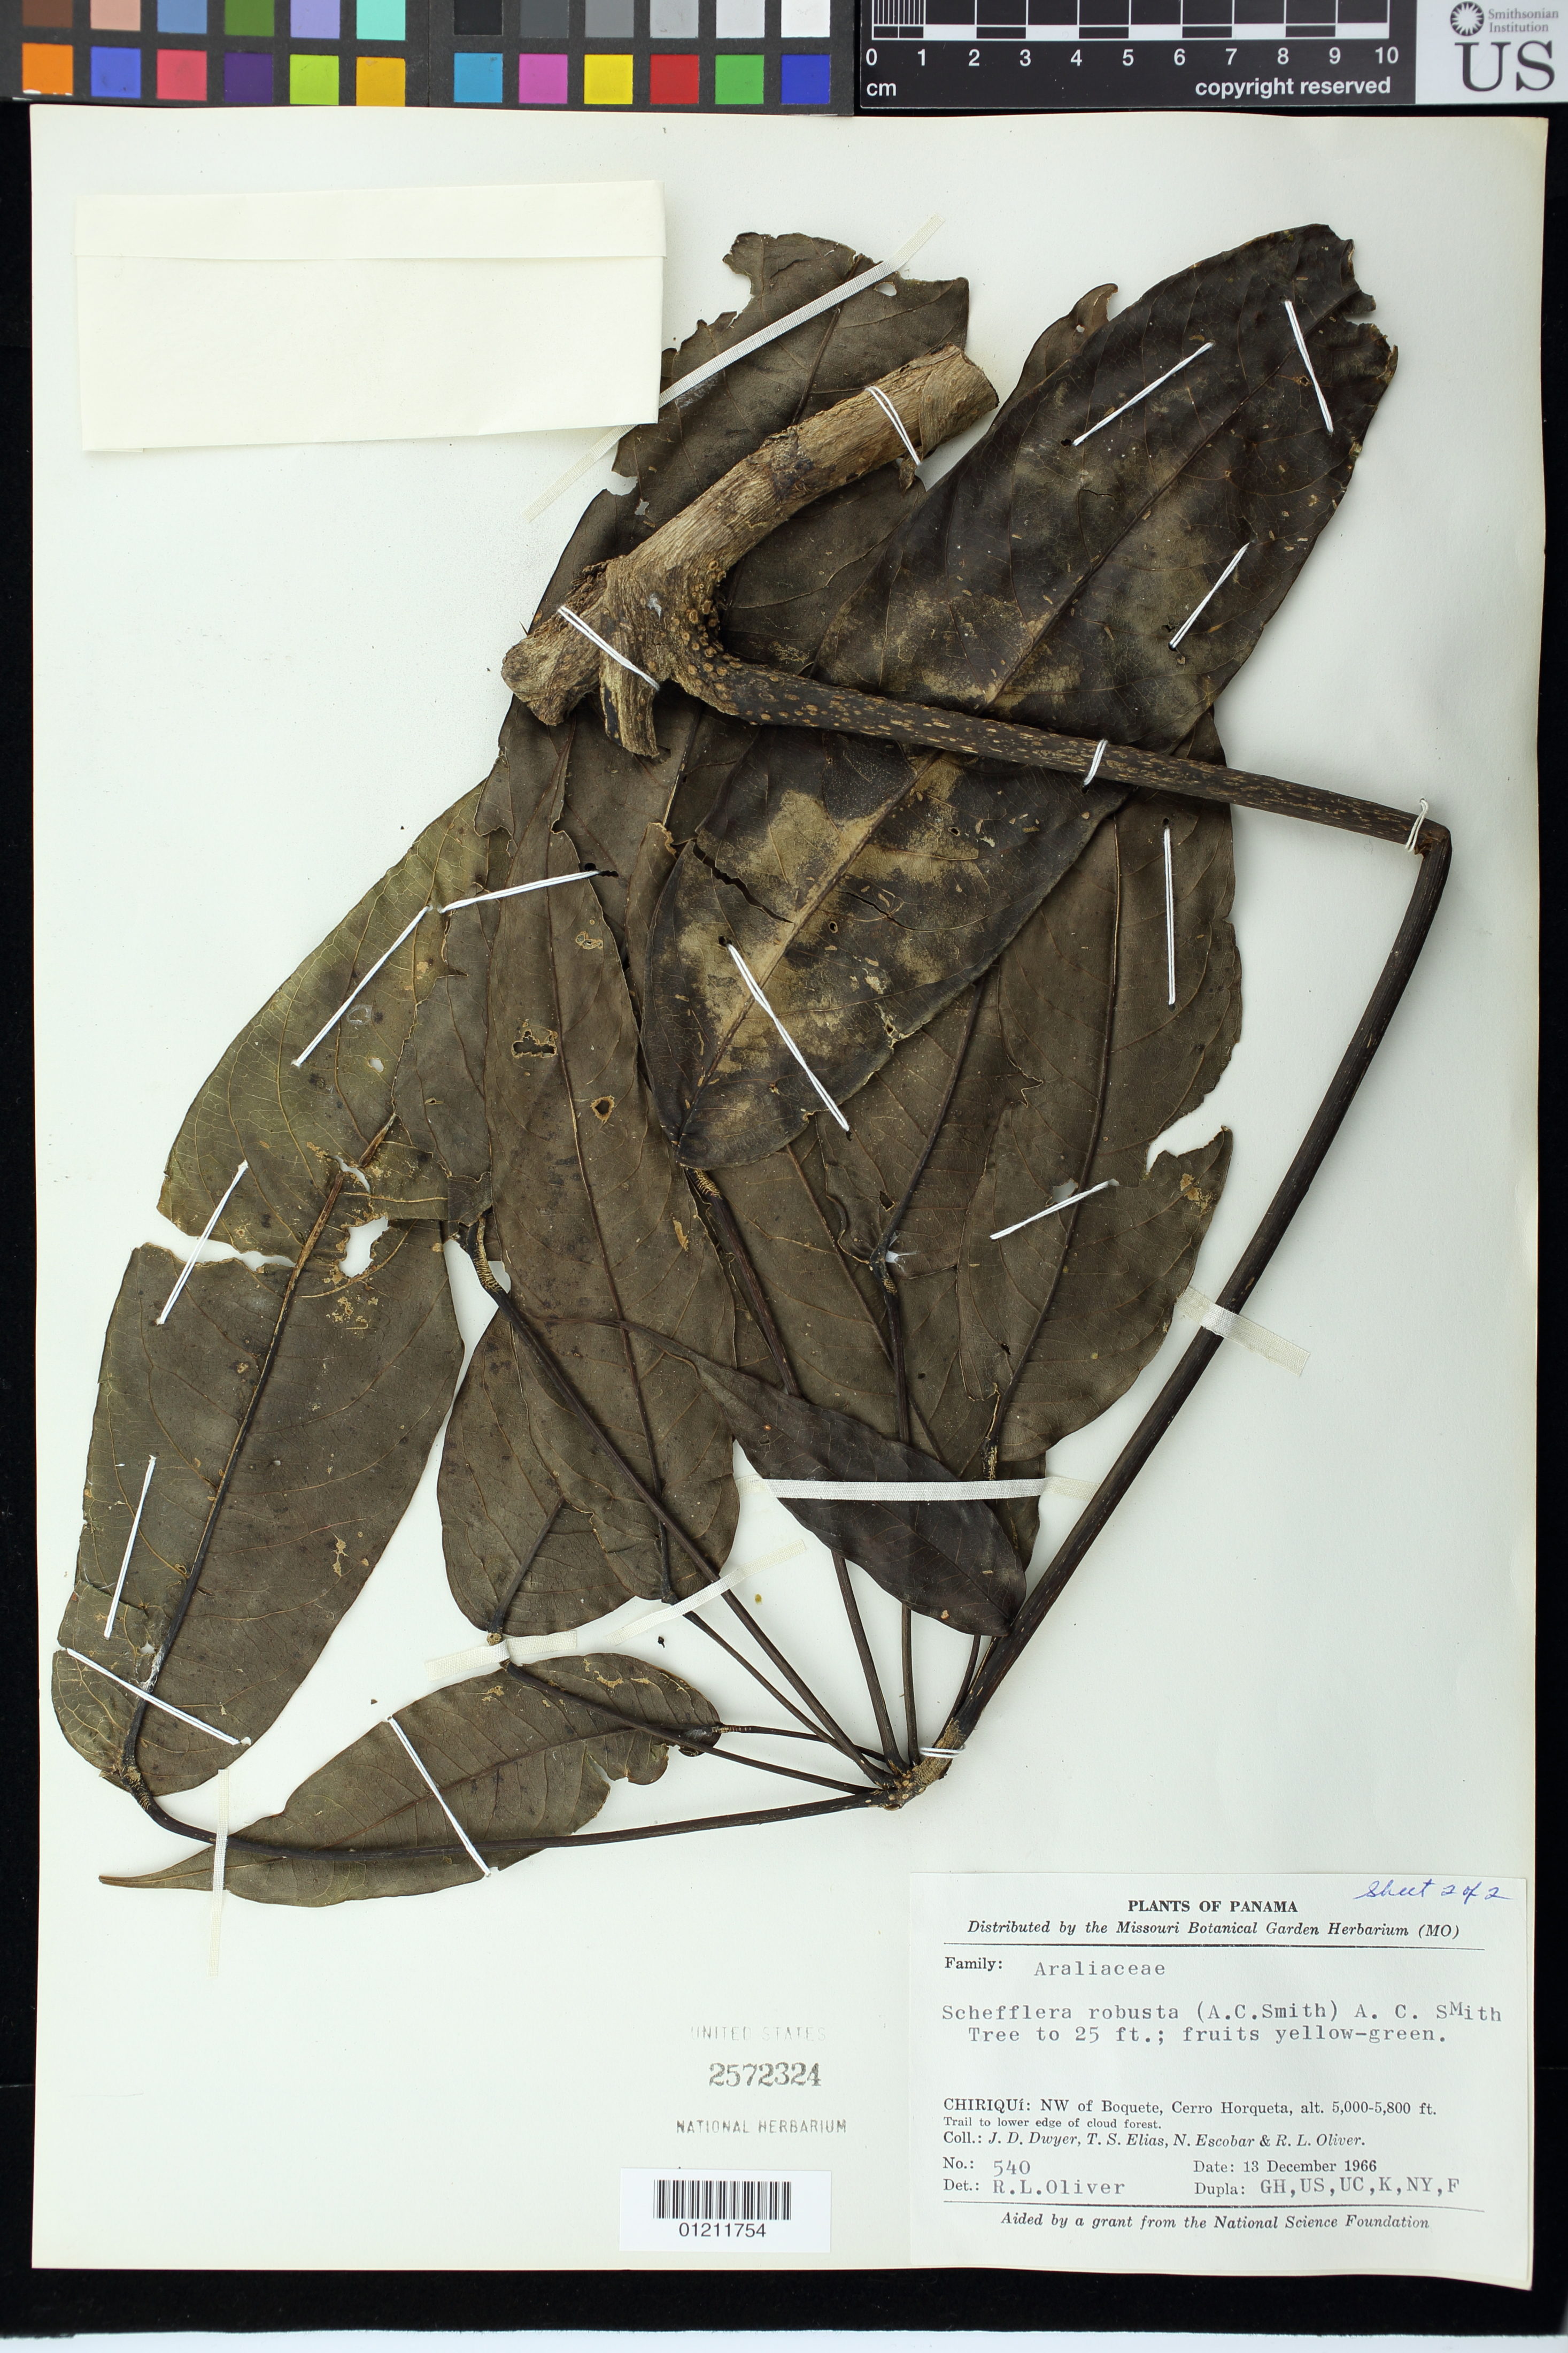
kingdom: Plantae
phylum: Tracheophyta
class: Magnoliopsida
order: Apiales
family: Araliaceae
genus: Schefflera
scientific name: Schefflera robusta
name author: (A.C. Sm.) A.C. Sm.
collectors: J. D. Dwyer, T. S. Elias, N. Escobar & R. L. Oliver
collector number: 540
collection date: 1966-12-13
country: Panama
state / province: Chiriquí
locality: NW of Boquete, Cerro Horqueta. Trail to lower edge of cloud forest.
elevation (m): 1524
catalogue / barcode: US 2572324